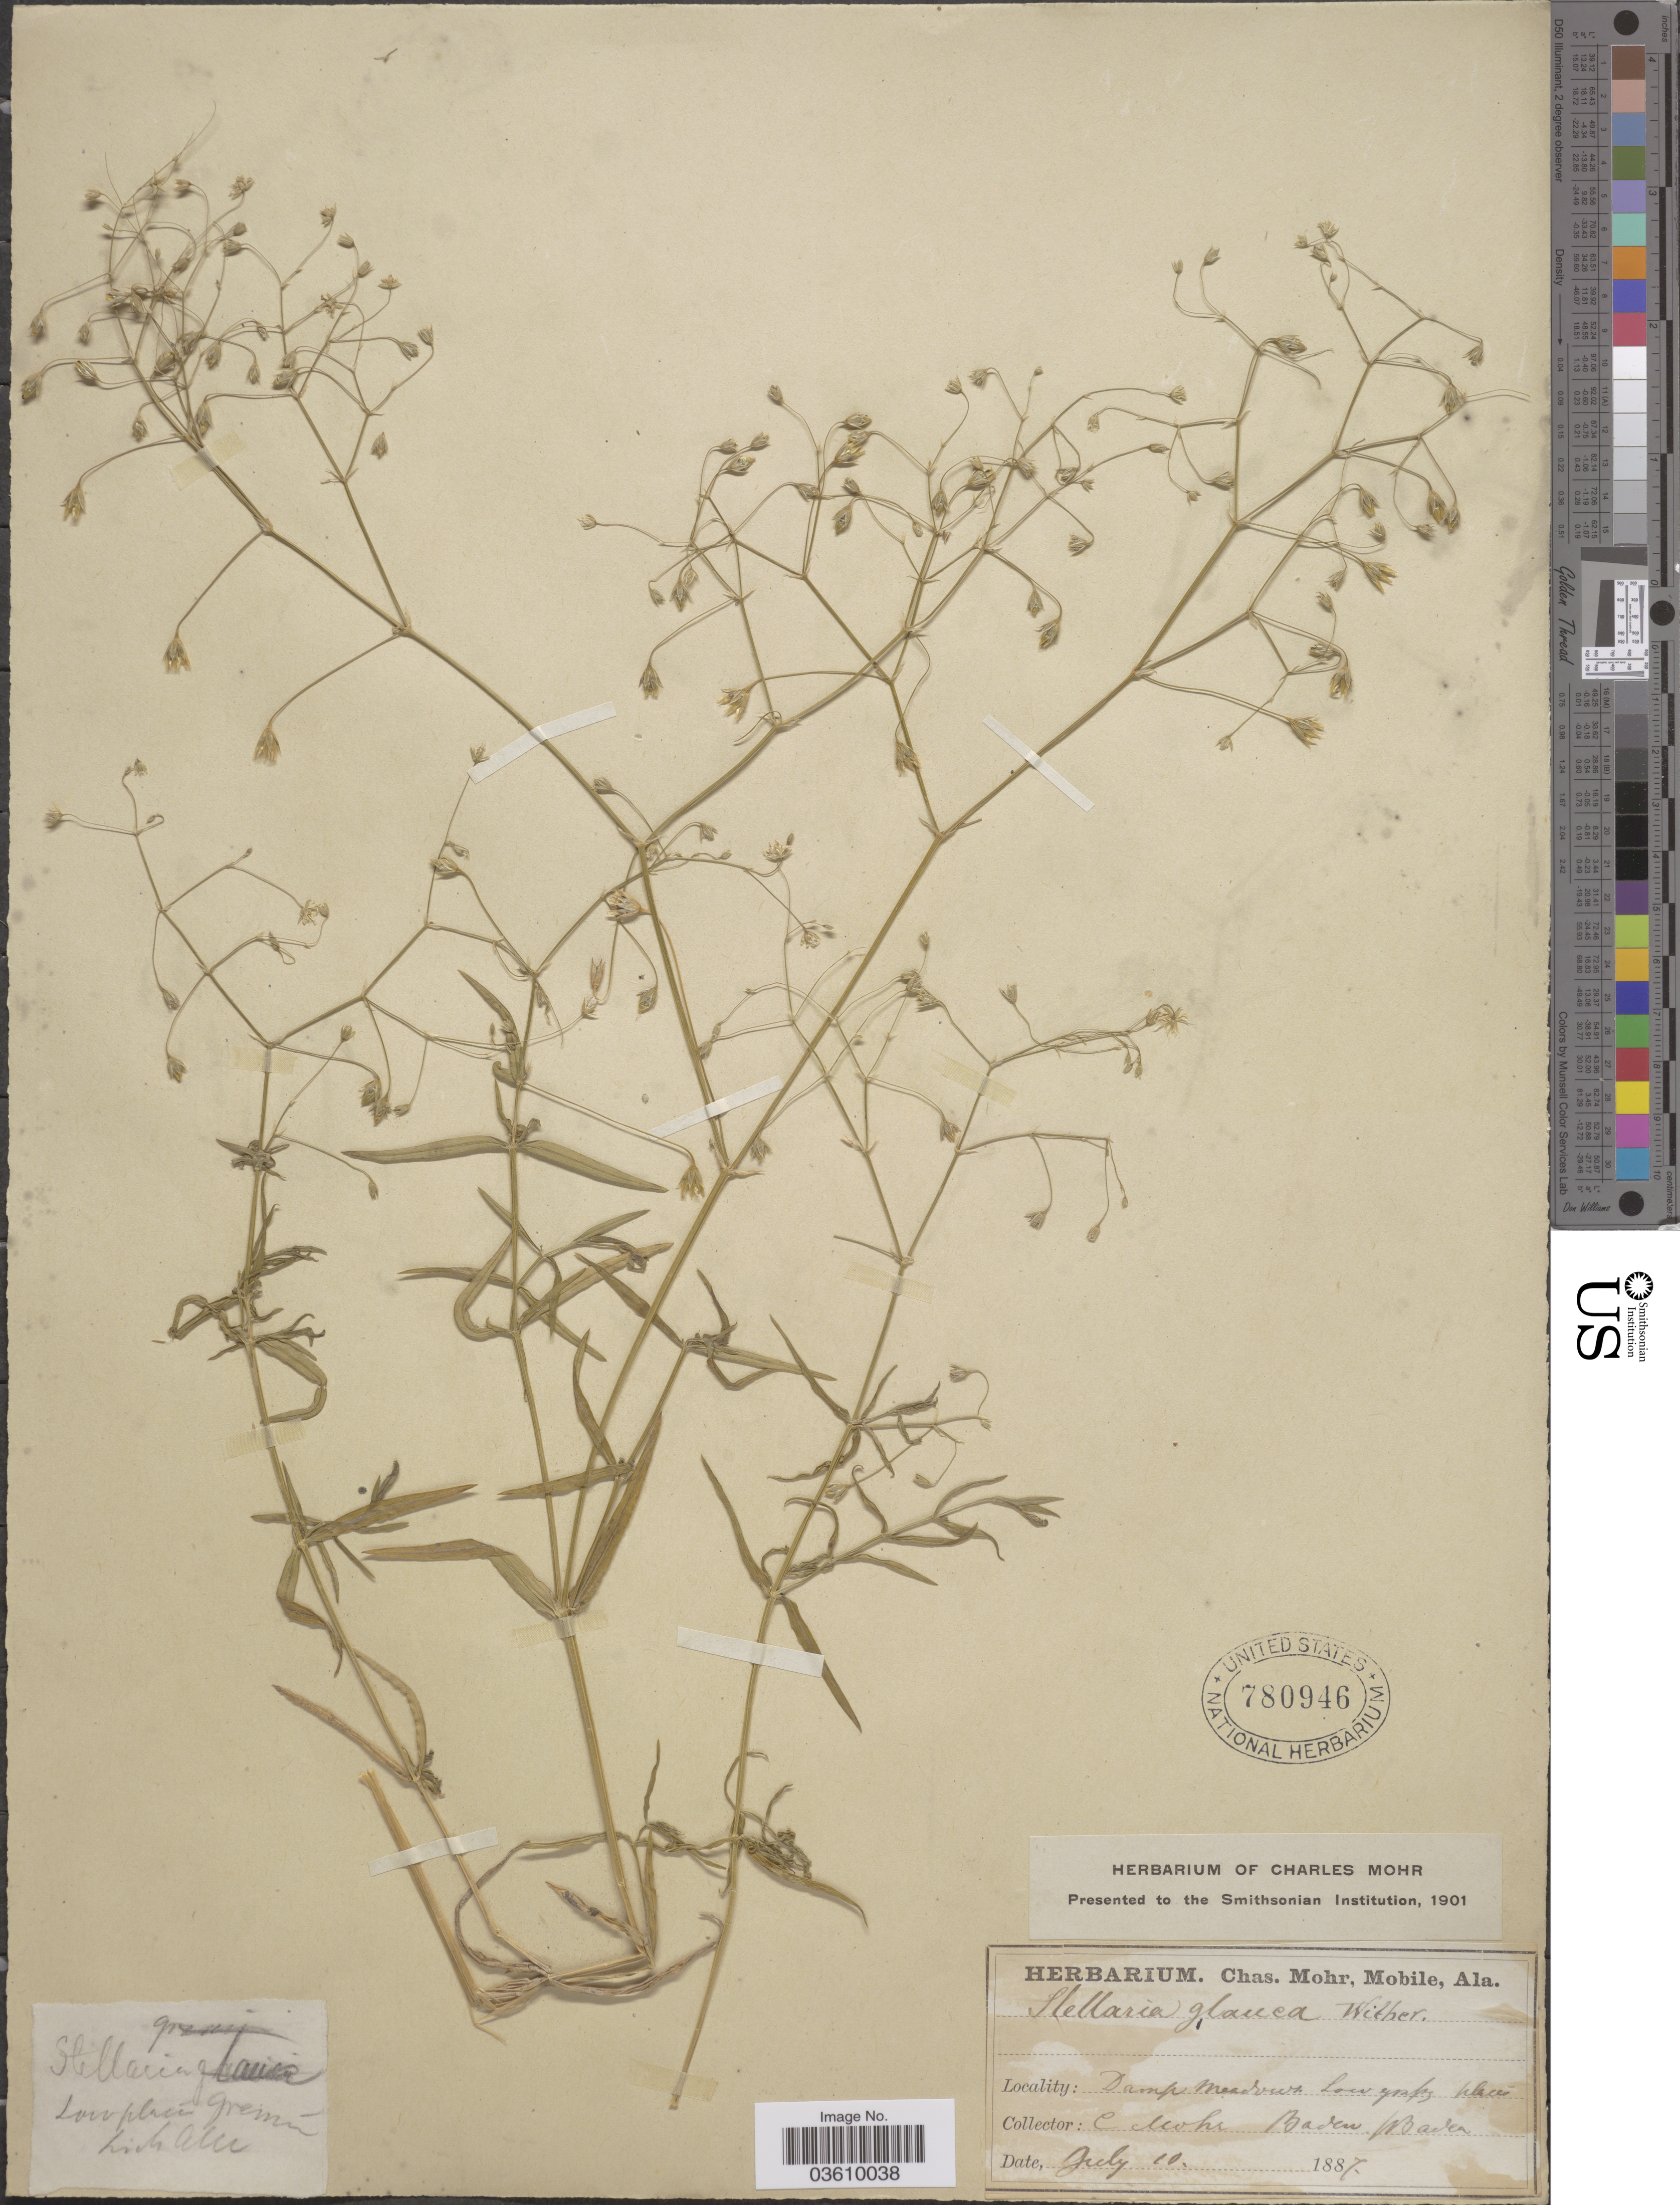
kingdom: Plantae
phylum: Tracheophyta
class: Magnoliopsida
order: Caryophyllales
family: Caryophyllaceae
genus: Stellaria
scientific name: Stellaria glauca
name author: With.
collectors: Mohr, C. T. (herbarium)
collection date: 1887-07-10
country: Germany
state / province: Baden-Württemberg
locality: Baden.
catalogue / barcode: US 780946